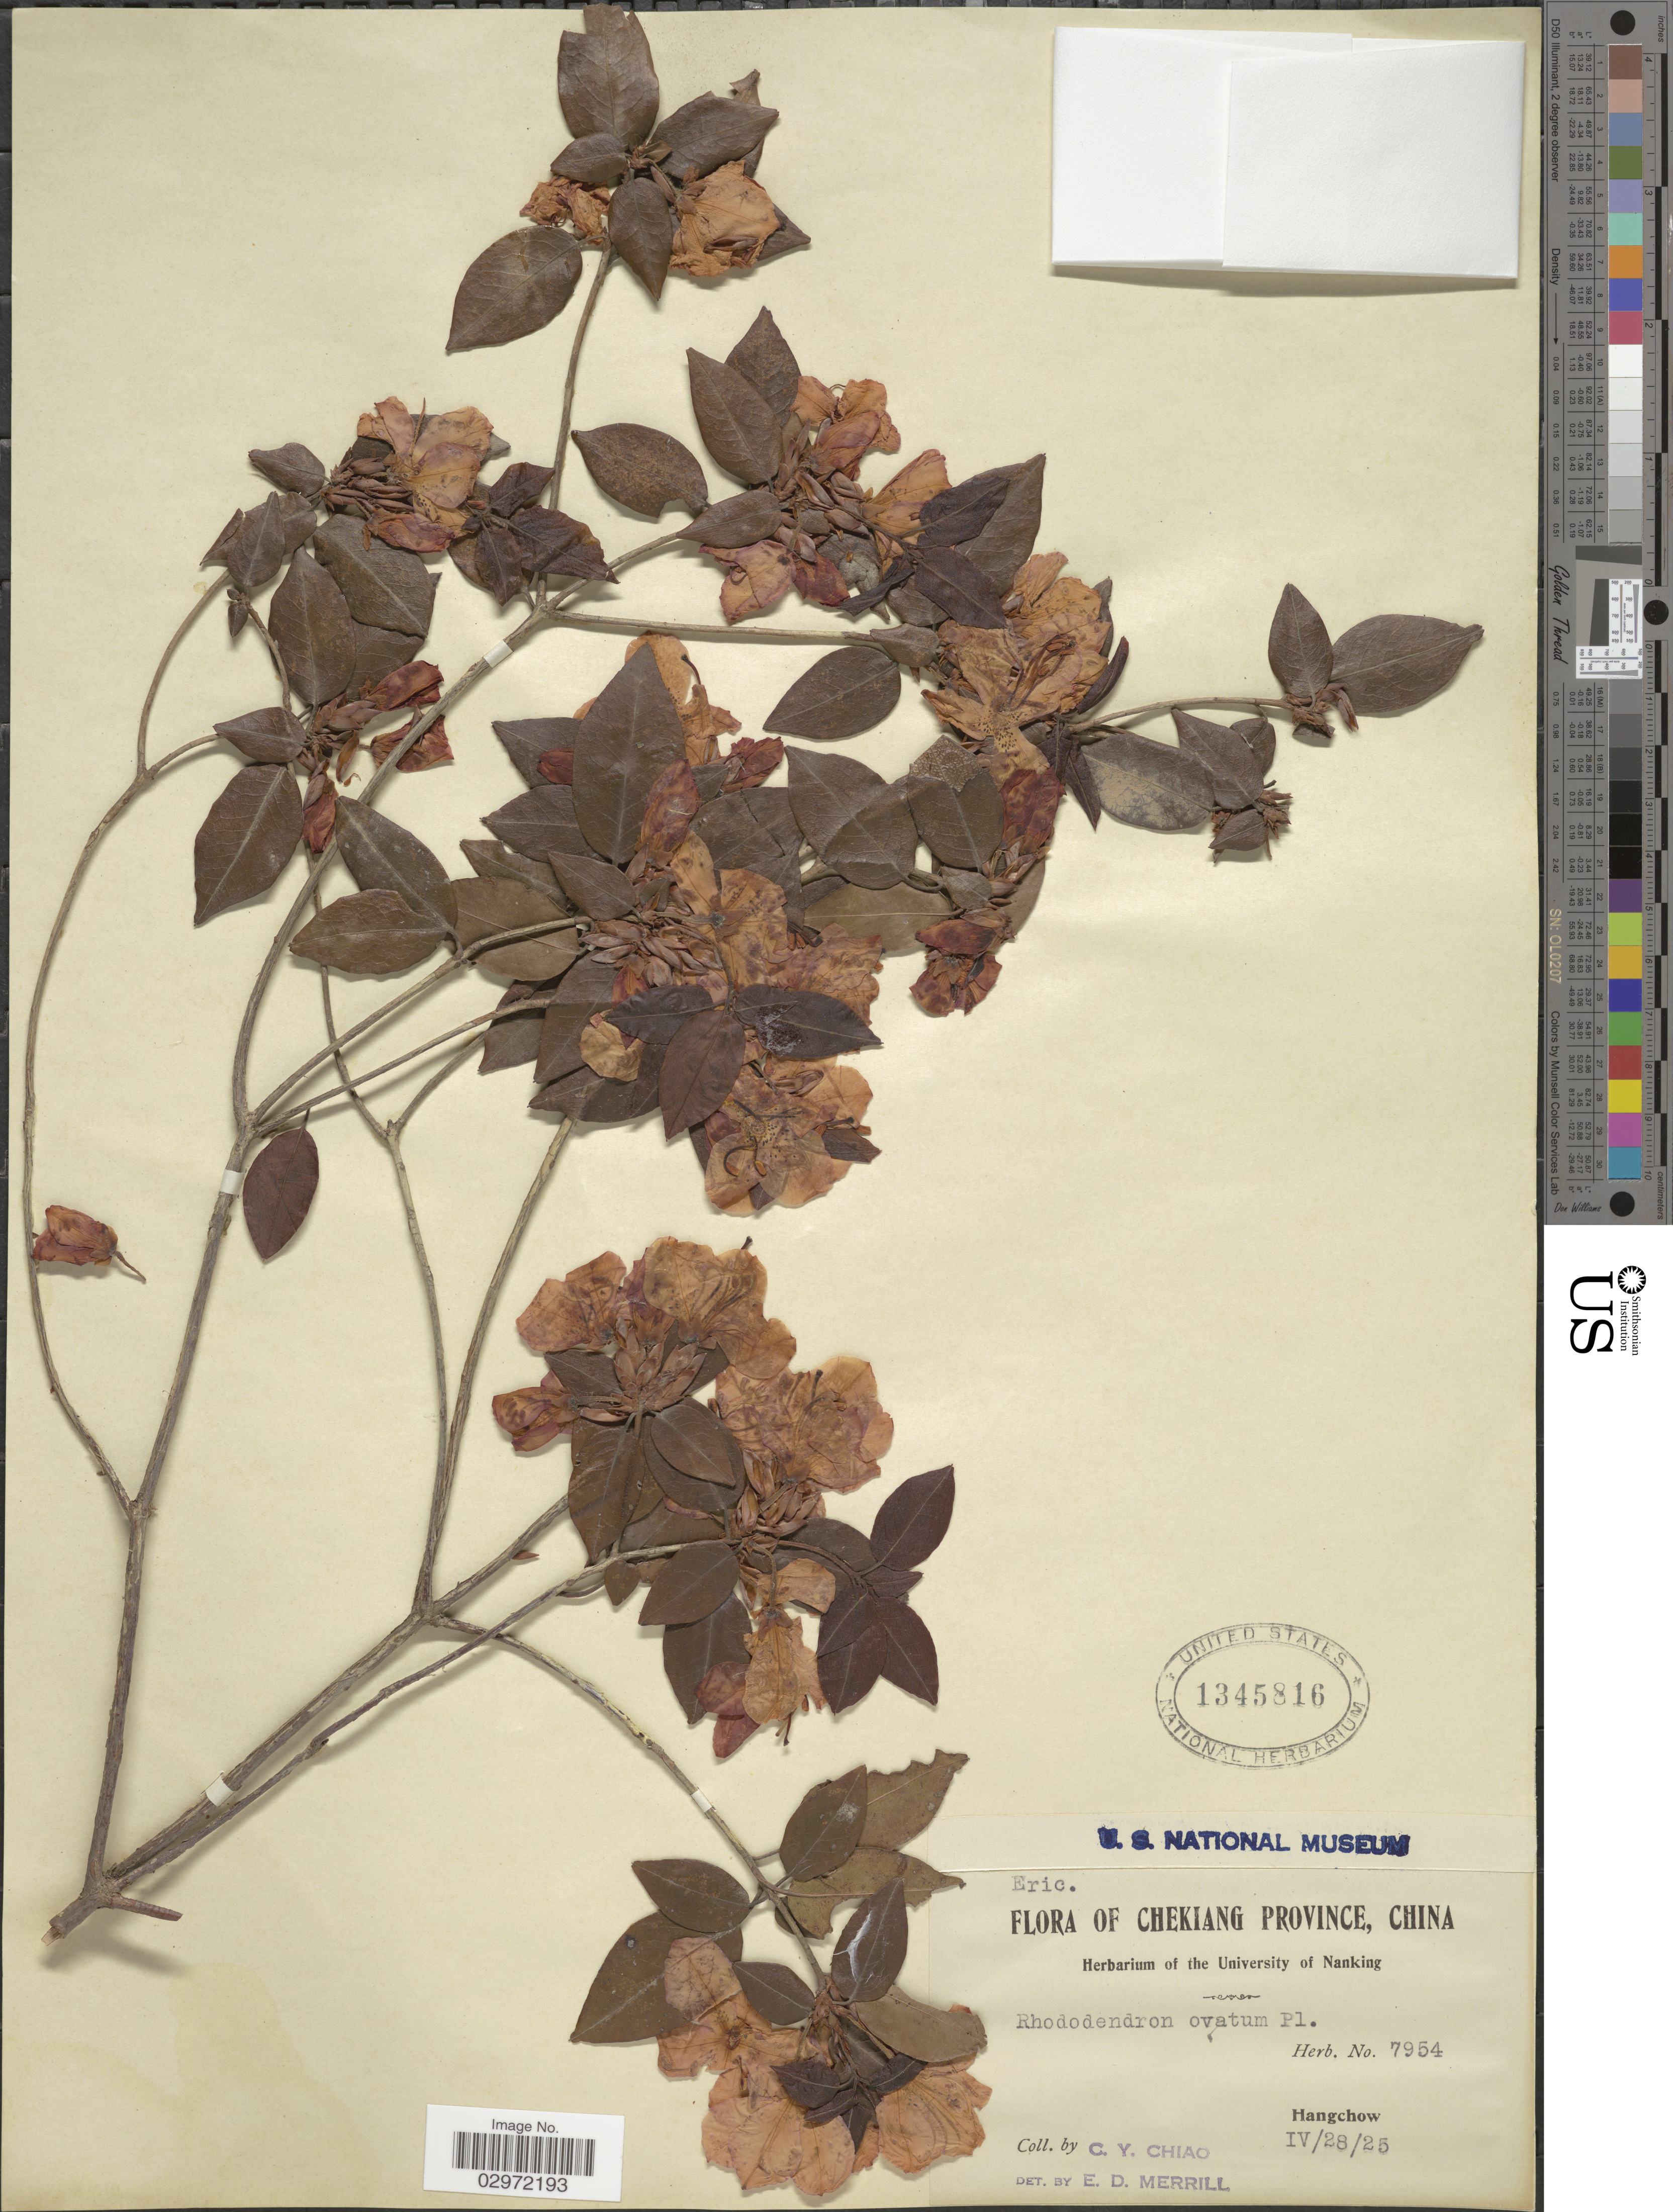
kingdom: Plantae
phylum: Tracheophyta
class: Magnoliopsida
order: Ericales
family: Ericaceae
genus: Rhododendron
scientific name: Rhododendron ovatum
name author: (Lindl.) Planch. ex Maxim.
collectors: C. Y. Chiao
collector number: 7954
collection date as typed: Transcribed d/m/y: 28/4/25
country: China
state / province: Zhejiang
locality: Chekiang Province. Hangchow.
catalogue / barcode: US 1345816